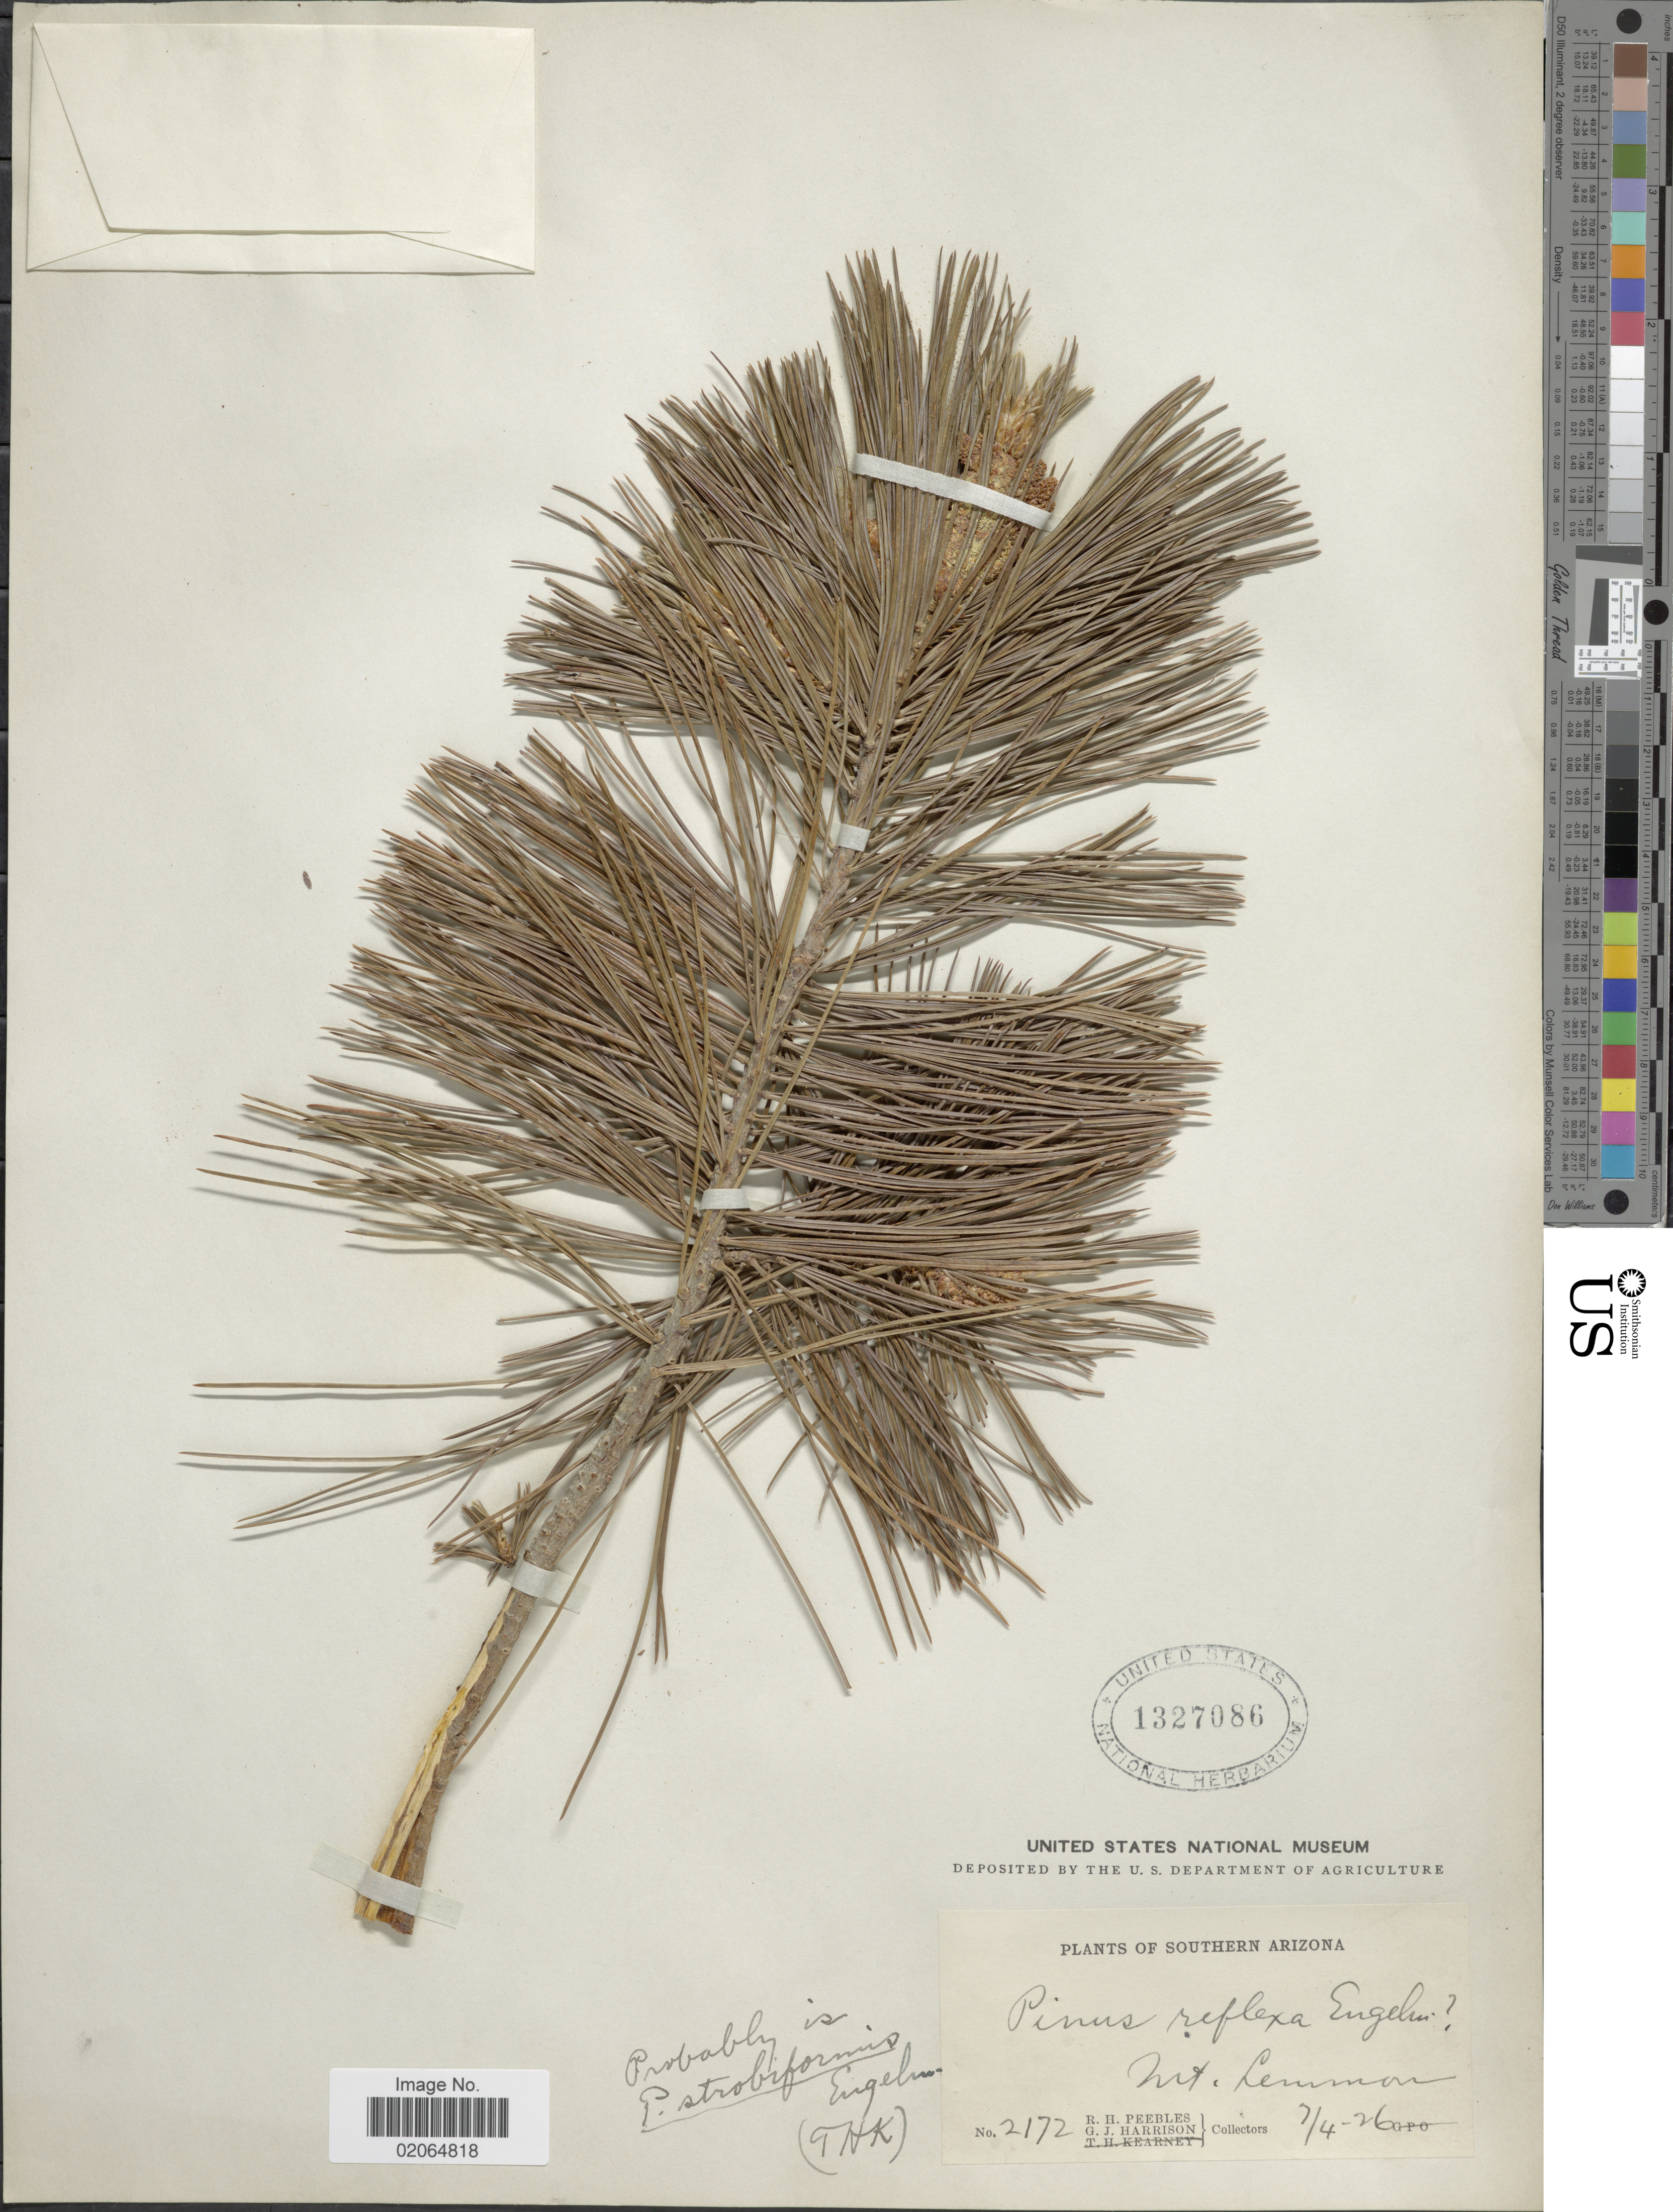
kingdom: Plantae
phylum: Tracheophyta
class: Pinopsida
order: Pinales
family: Pinaceae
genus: Pinus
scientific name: Pinus strobiformis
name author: Engelm.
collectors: R. H. Peebles & G. J. Harrison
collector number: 2172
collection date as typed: Transcribed d/m/y: 7/4/26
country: United States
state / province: Arizona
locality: Southern Arizona, Mt. Lemmon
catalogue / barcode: US 1327086